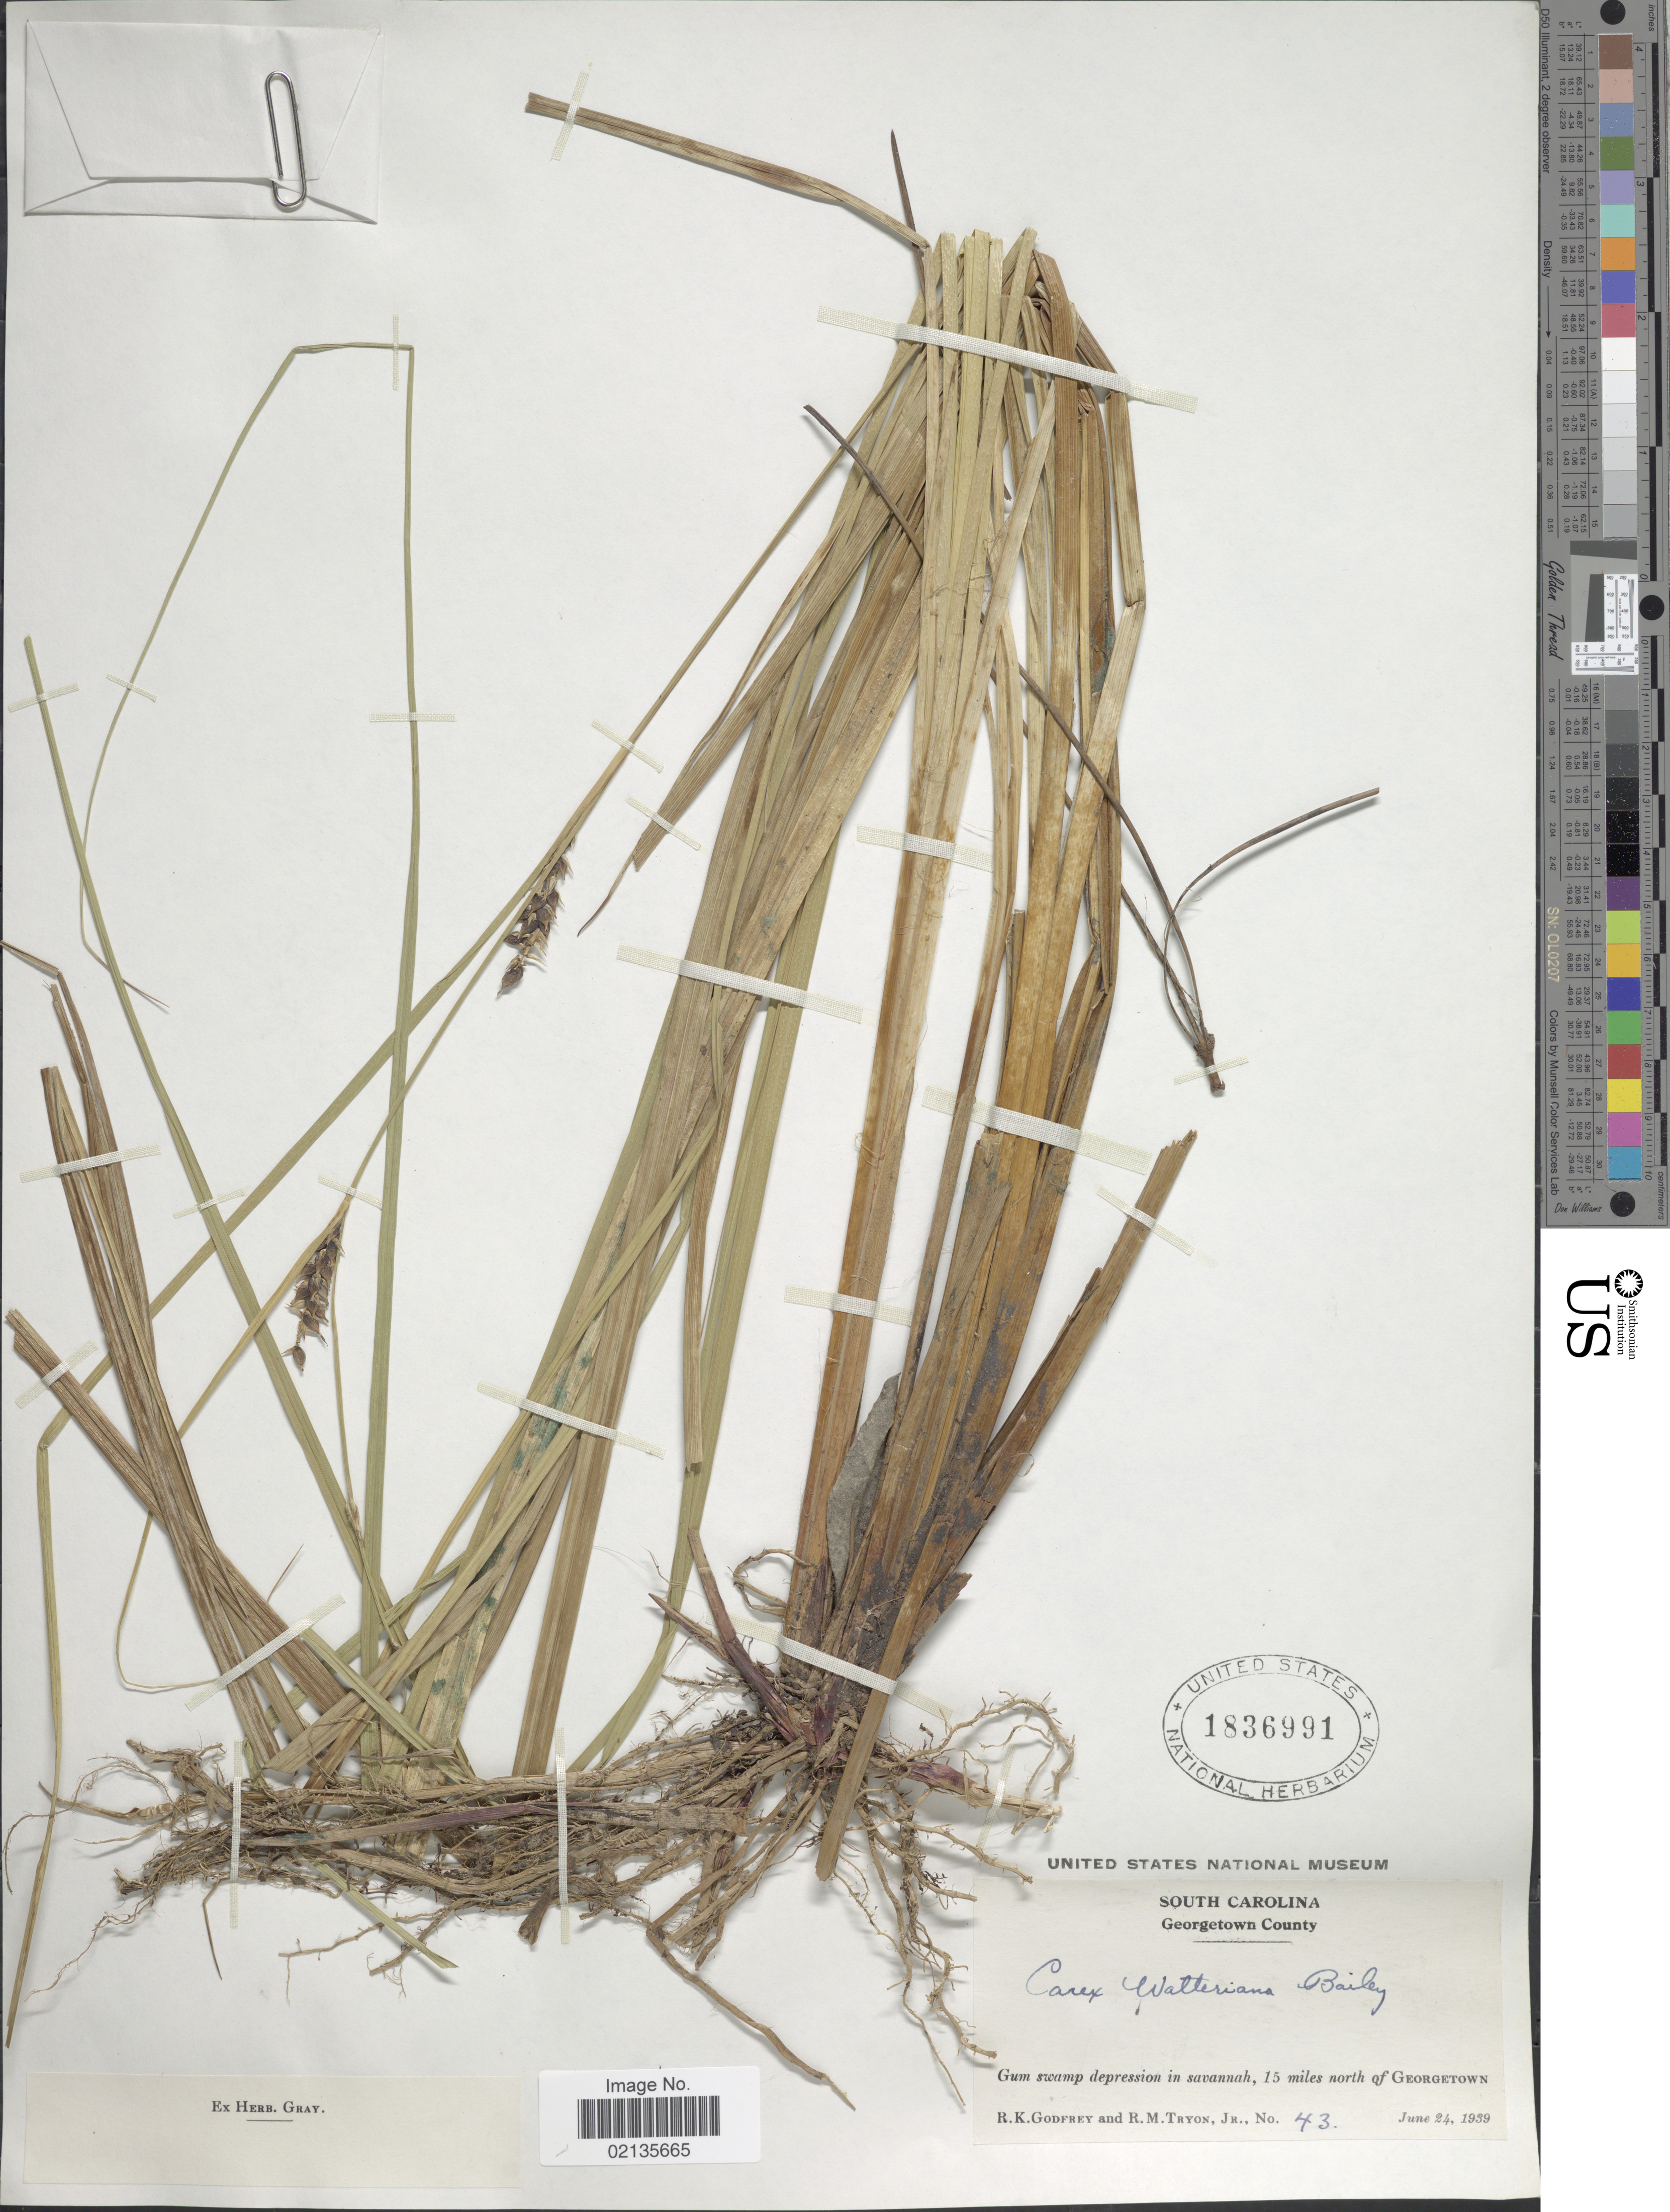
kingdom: Plantae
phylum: Tracheophyta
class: Liliopsida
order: Poales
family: Cyperaceae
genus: Carex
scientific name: Carex striata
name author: Michx.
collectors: R. K. Godfrey & R. M. Tryon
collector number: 43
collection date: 1939-06-24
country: United States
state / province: South Carolina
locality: Gum swamp depression in savannah, 15 miles north of Georgetown, Georgetown County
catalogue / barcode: US 1836991